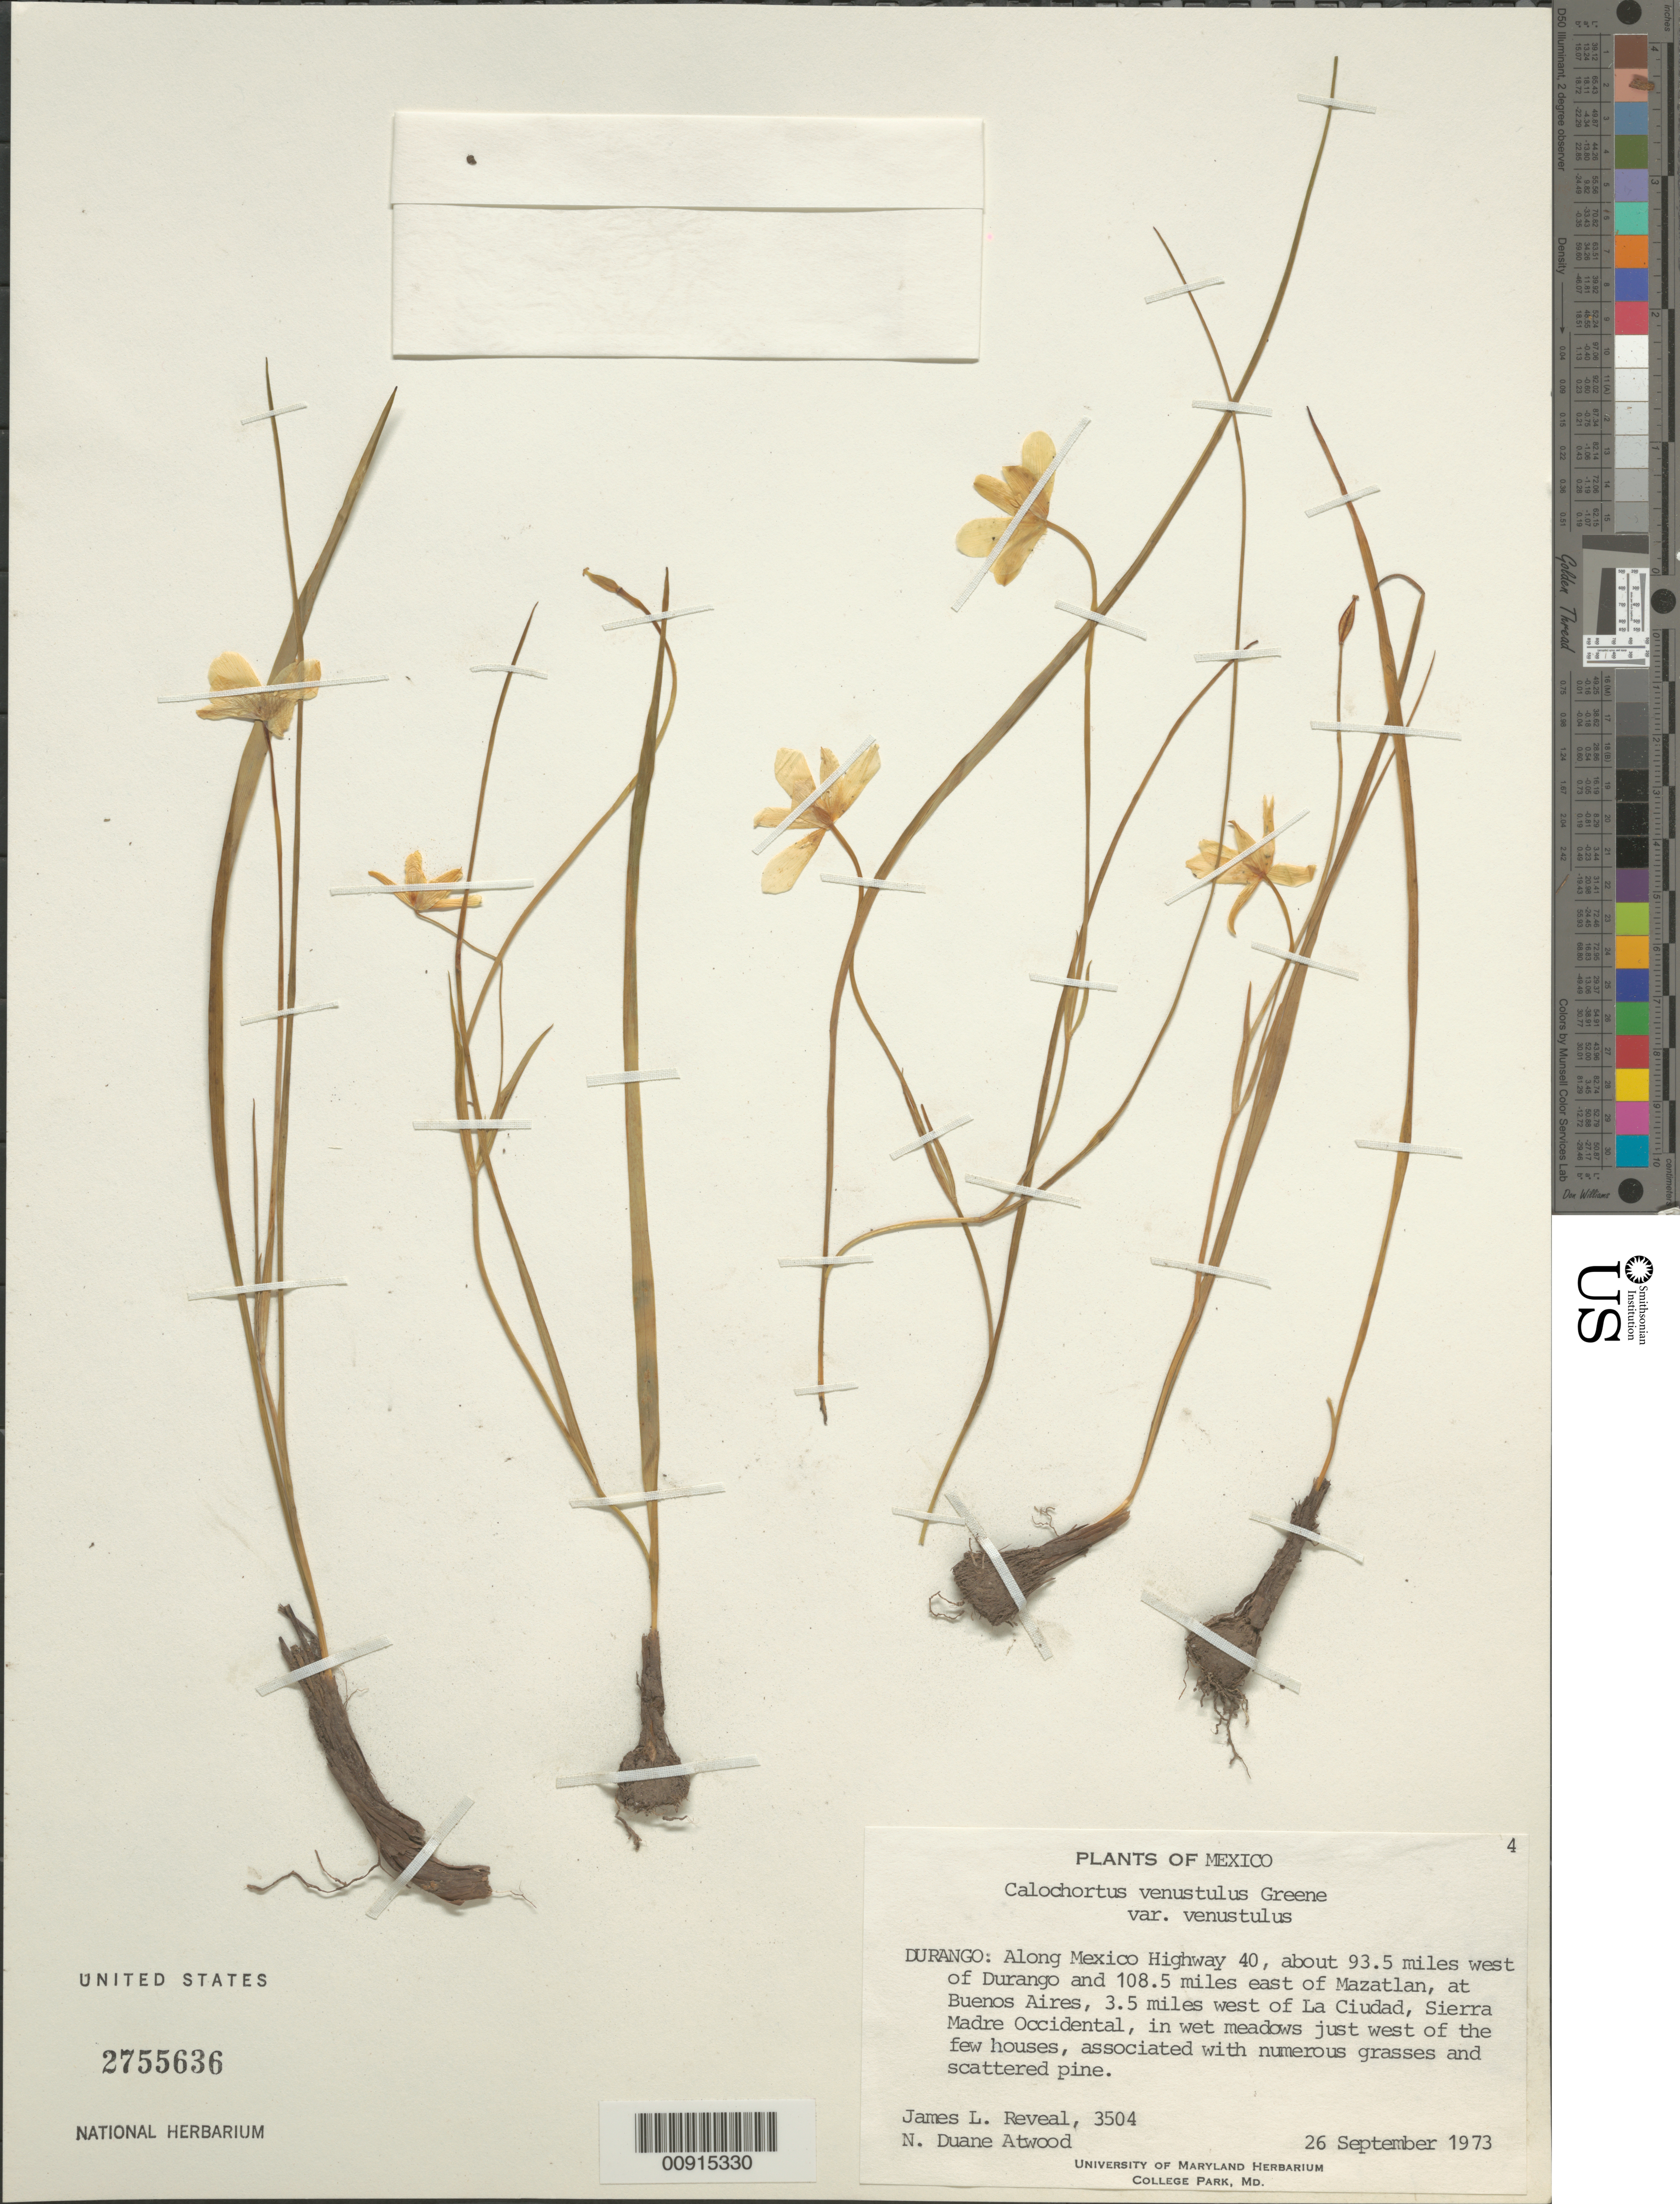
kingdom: Plantae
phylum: Tracheophyta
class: Liliopsida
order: Liliales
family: Liliaceae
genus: Calochortus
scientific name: Calochortus venustulus var. venustulus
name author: Greene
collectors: J. L. Reveal & N. D. Atwood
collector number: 3504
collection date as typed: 26 Sep 1973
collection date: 1973-09-26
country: Mexico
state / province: Durango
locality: Durango: Along Mexico Highway 40, about 93.5 miles W of Dgo. and 108.5 miles E of Mazatlan, at Buenos Aires, 3.5 mi. west of La Ciudad, Sierra Madre Occidental. In wet meadows just west of the few houses.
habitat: In wet meadows, associated with numerous grasses and scattered pine.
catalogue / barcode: US 2755636